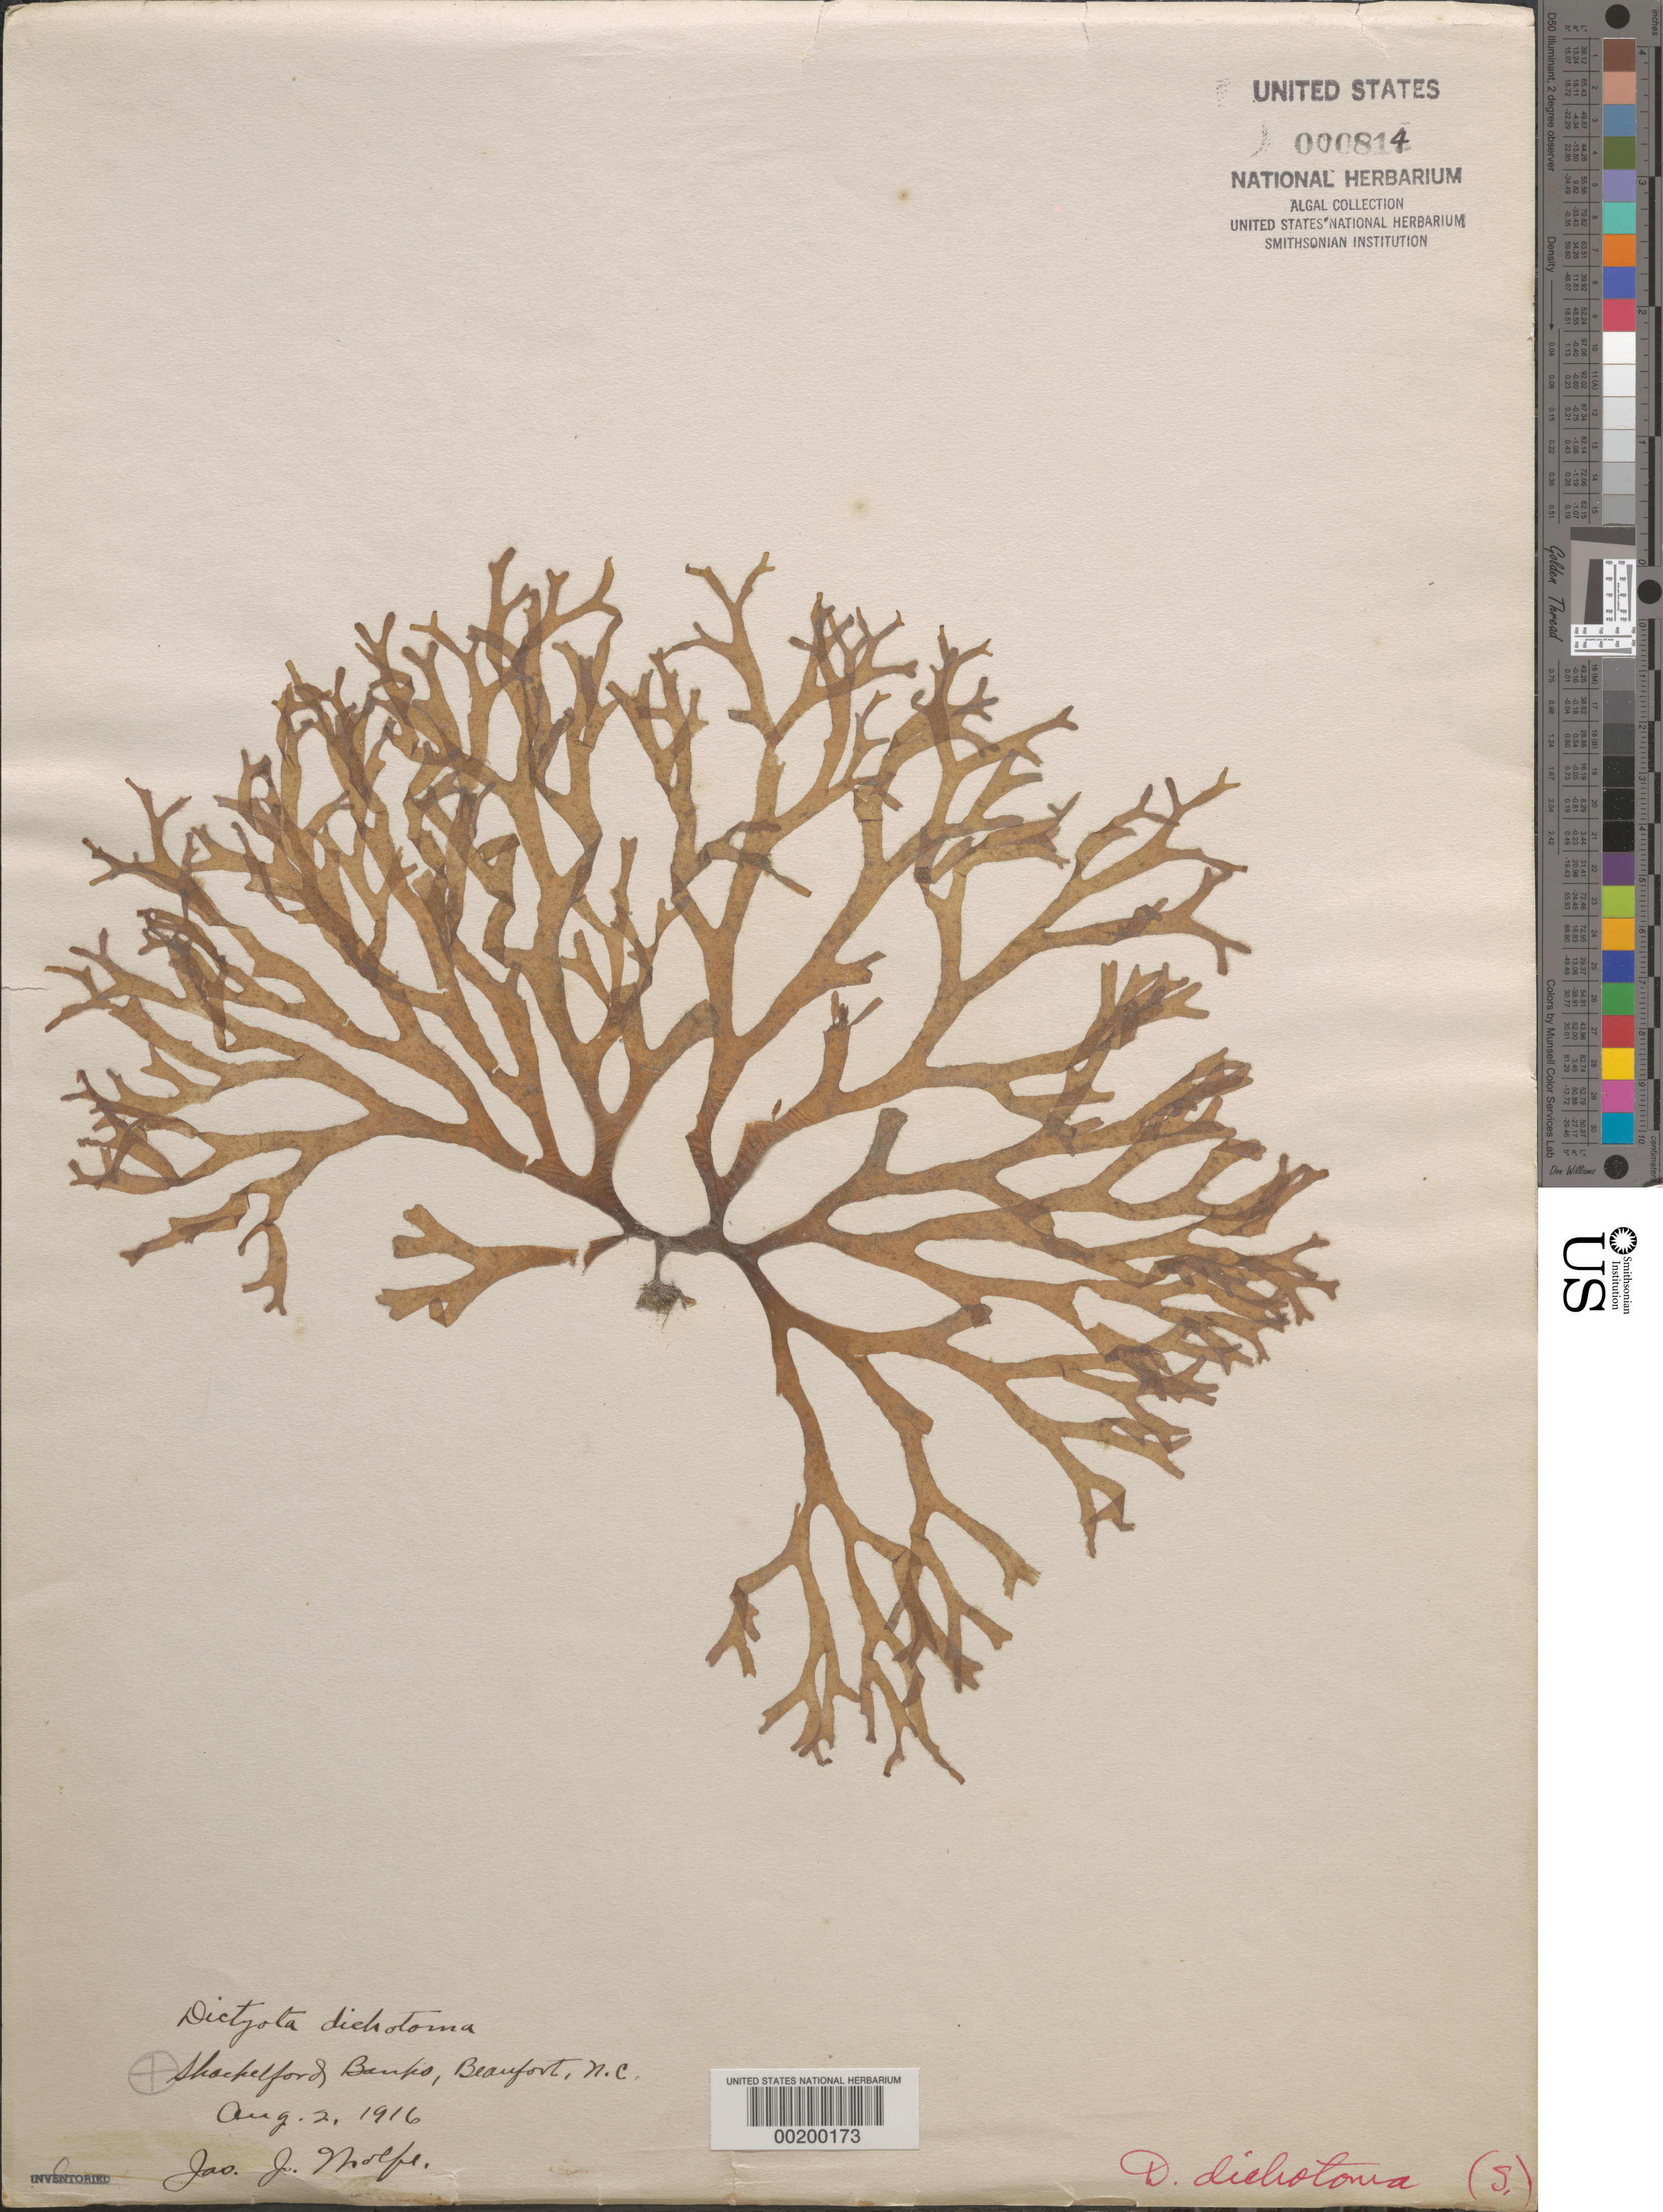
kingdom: Chromista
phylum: Ochrophyta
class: Phaeophyceae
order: Dictyotales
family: Dictyotaceae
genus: Dictyota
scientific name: Dictyota dichotoma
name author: (Huds.) J.V.Lamouroux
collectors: J. Wolfe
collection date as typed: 02 Aug 1916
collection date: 1916-08-02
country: United States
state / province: North Carolina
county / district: Carteret County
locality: Beaufort, Shackleford Banks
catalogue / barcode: US 814